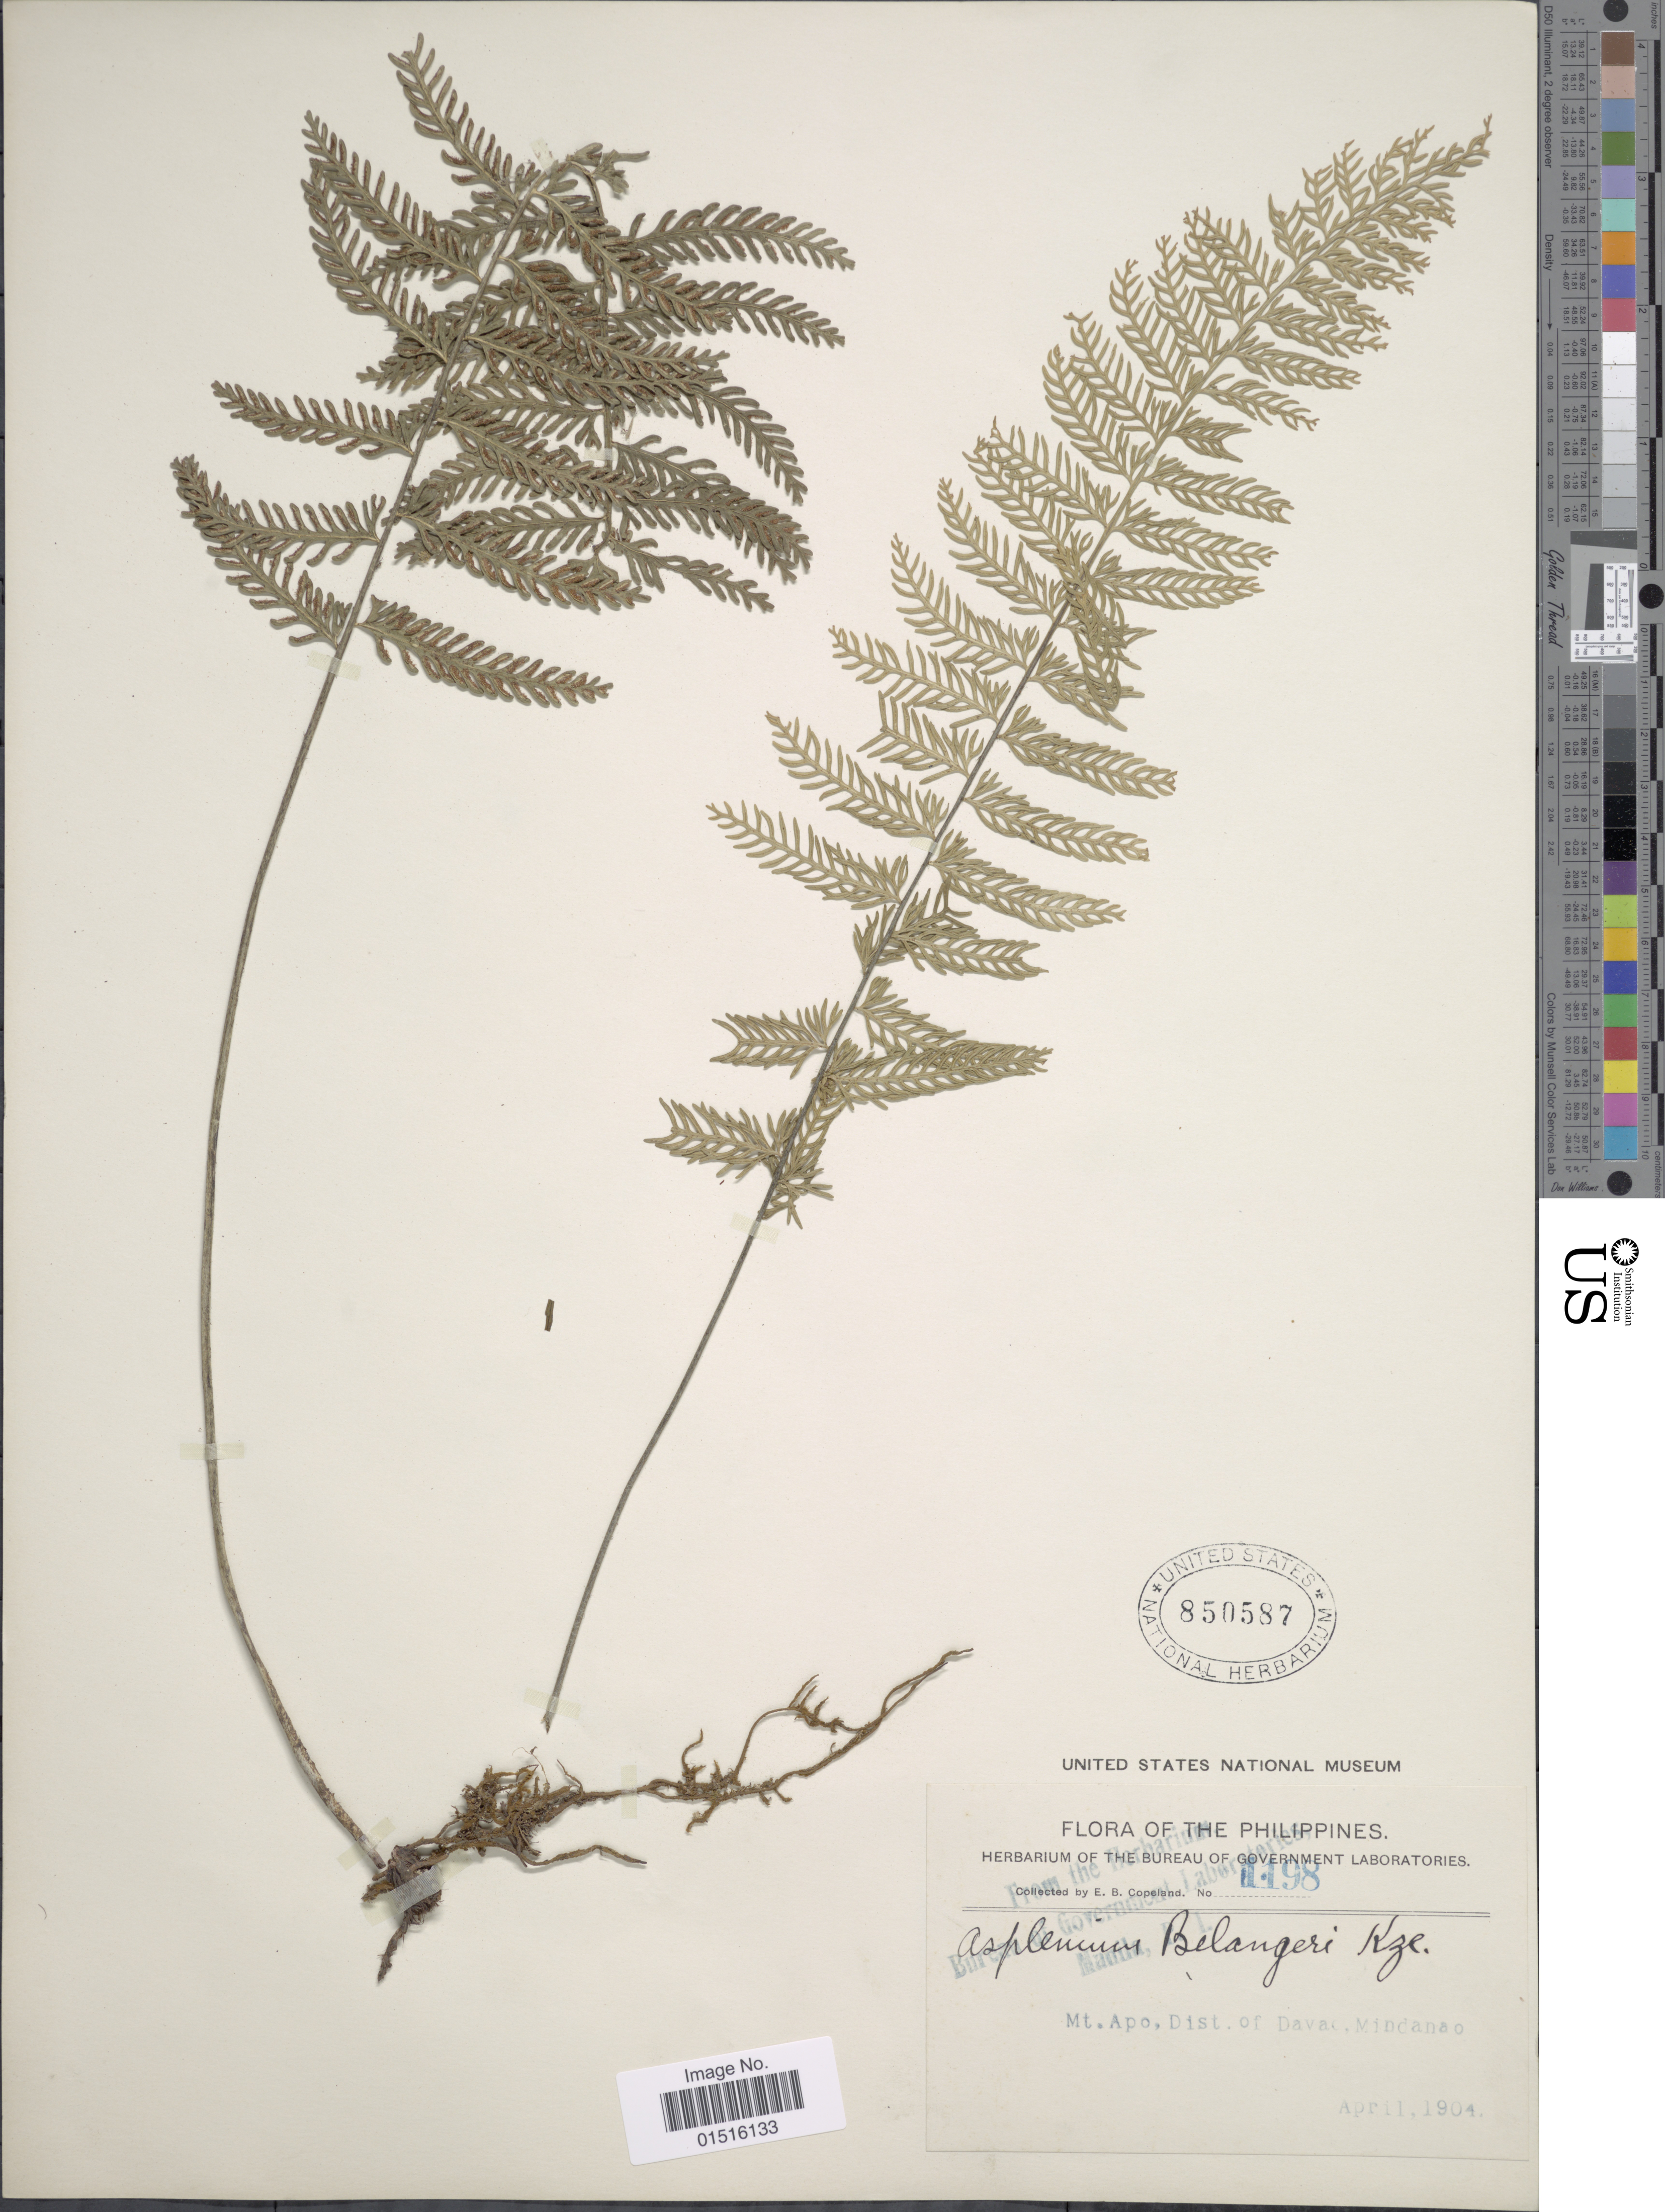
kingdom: Plantae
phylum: Tracheophyta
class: Polypodiopsida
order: Polypodiales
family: Aspleniaceae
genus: Asplenium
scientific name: Asplenium belangeri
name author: Bory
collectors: E. B. Copeland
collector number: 1198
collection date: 1904-04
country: Philippines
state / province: Davao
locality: Mt. Apo, Dist. of Davao , Mindanao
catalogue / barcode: US 850587